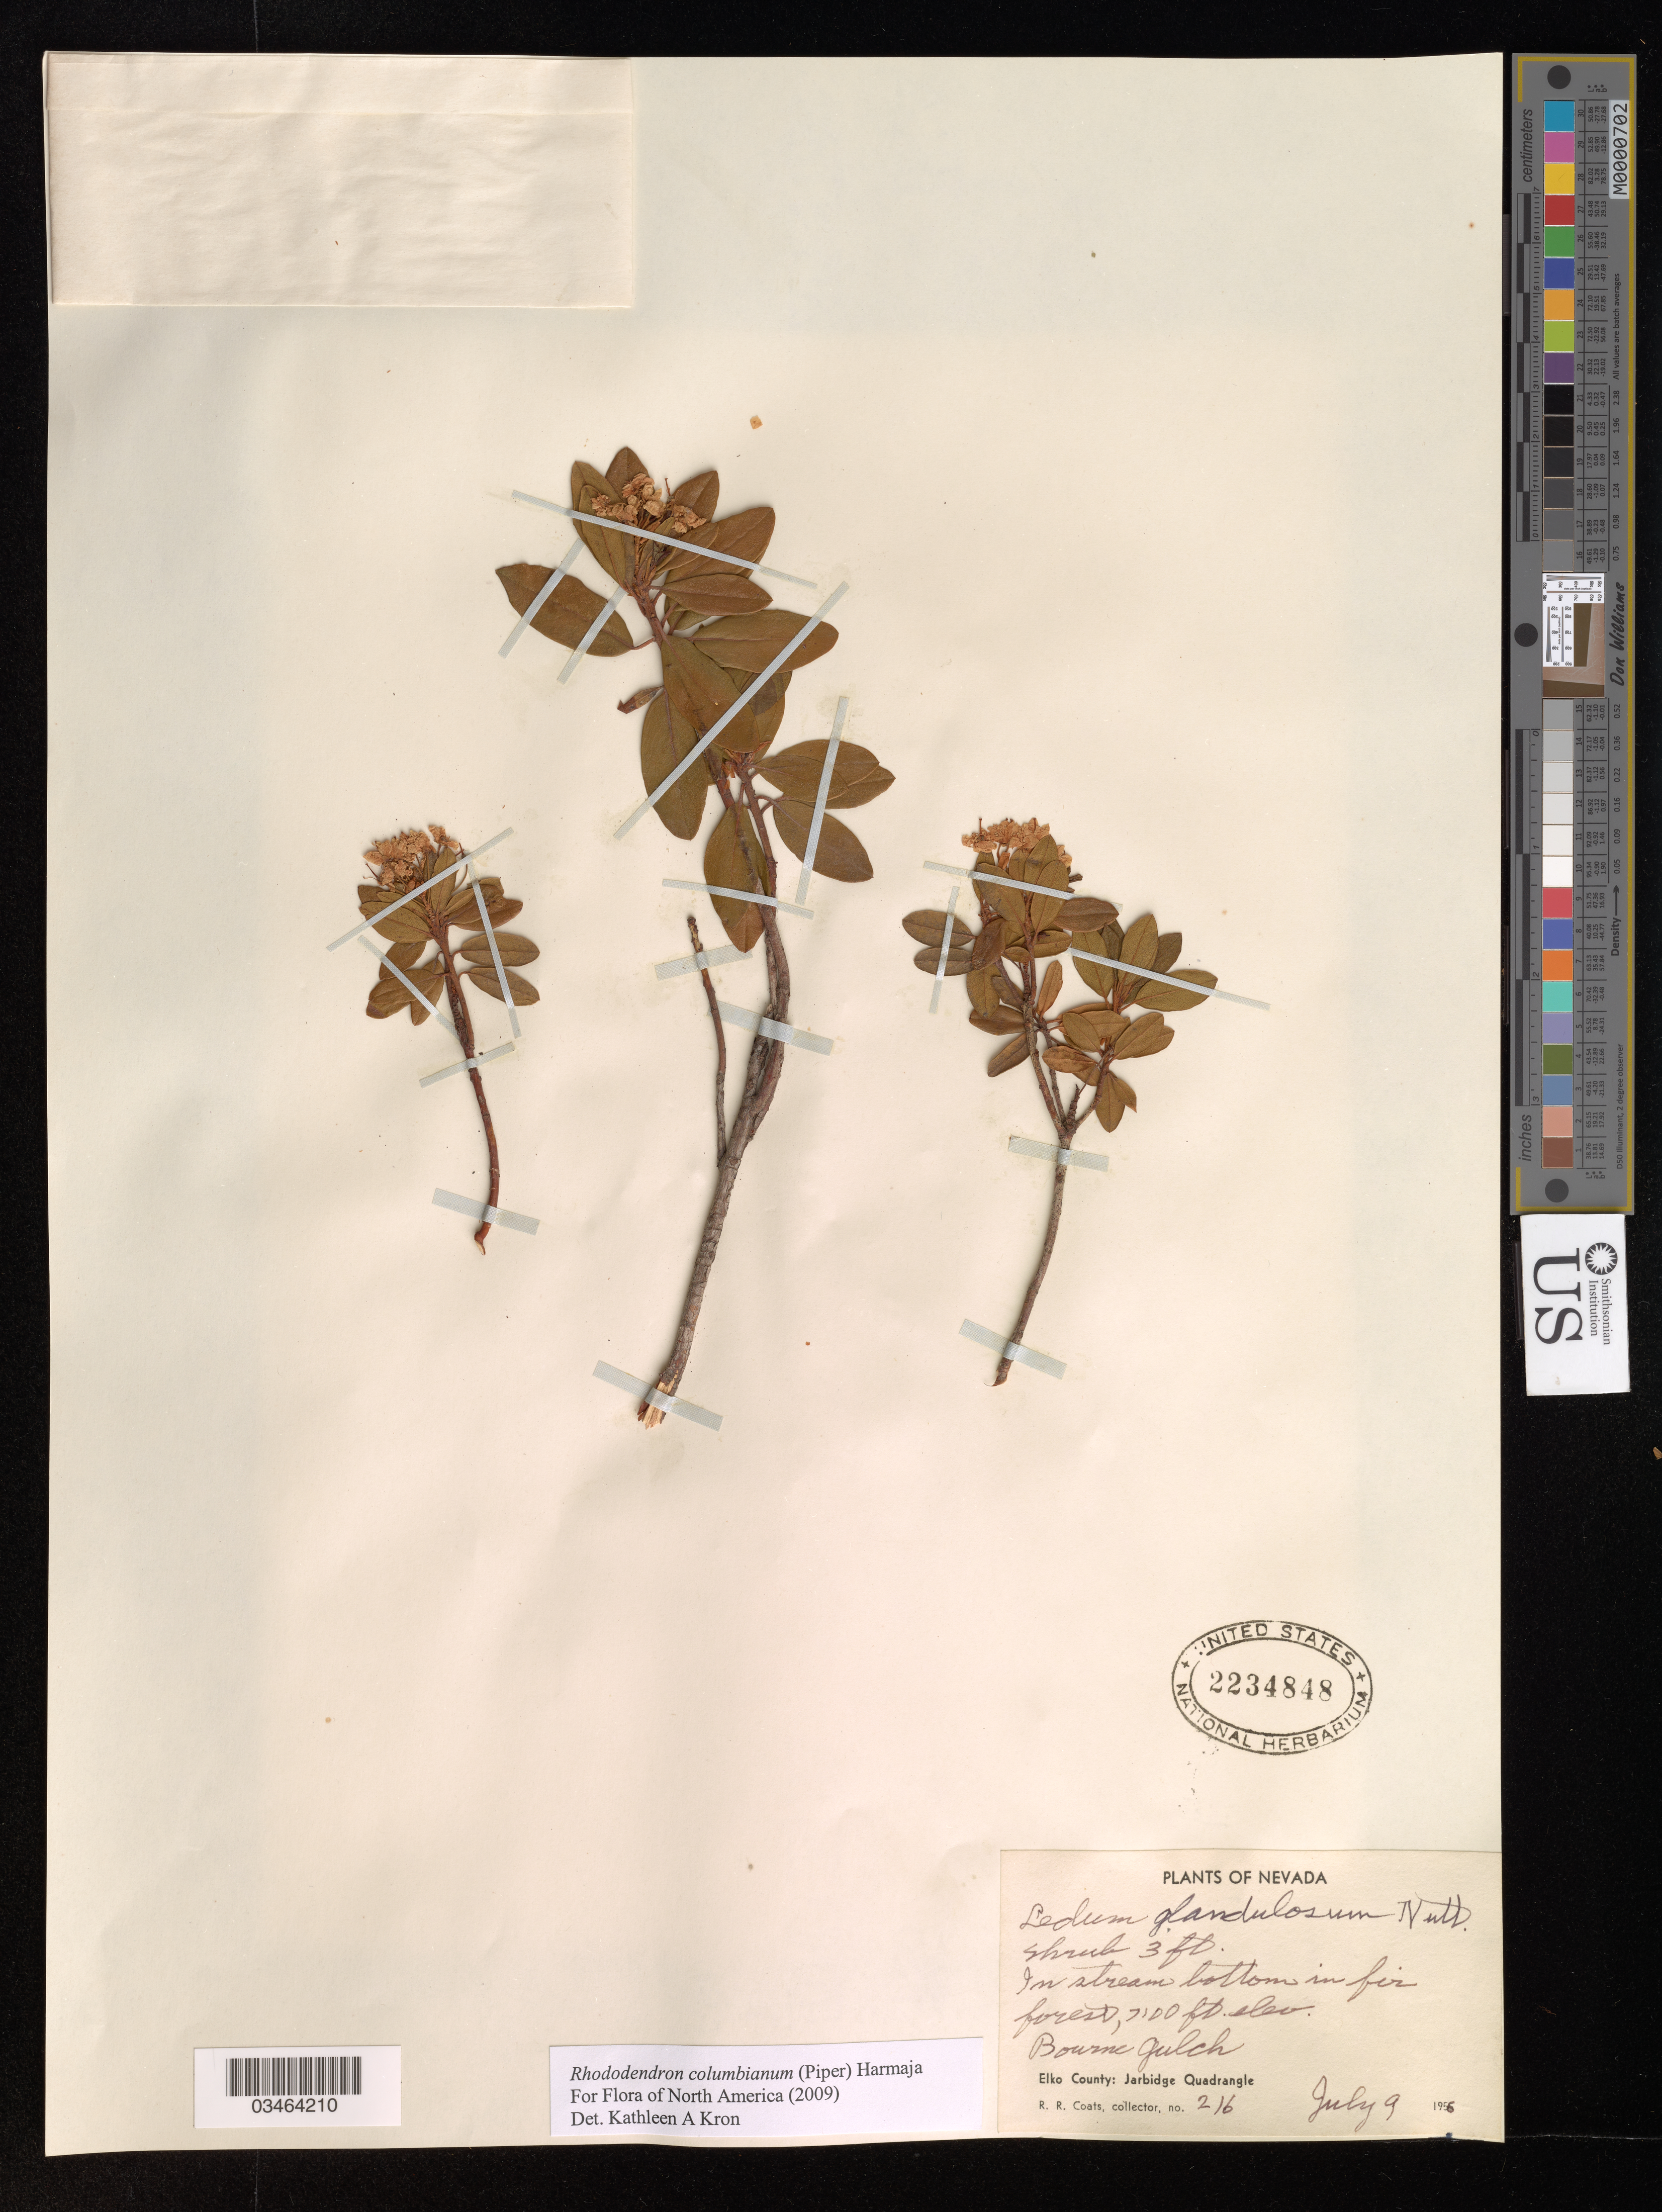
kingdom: Plantae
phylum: Tracheophyta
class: Magnoliopsida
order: Ericales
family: Ericaceae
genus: Rhododendron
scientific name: Rhododendron columbianum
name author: (Piper) Harmaja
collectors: R. Coats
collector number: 216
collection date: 1956-07-09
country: United States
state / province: Nevada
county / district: Elko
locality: Bourne Gulch. Elko County: Jarbidge Quadrangle.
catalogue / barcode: US 2234848